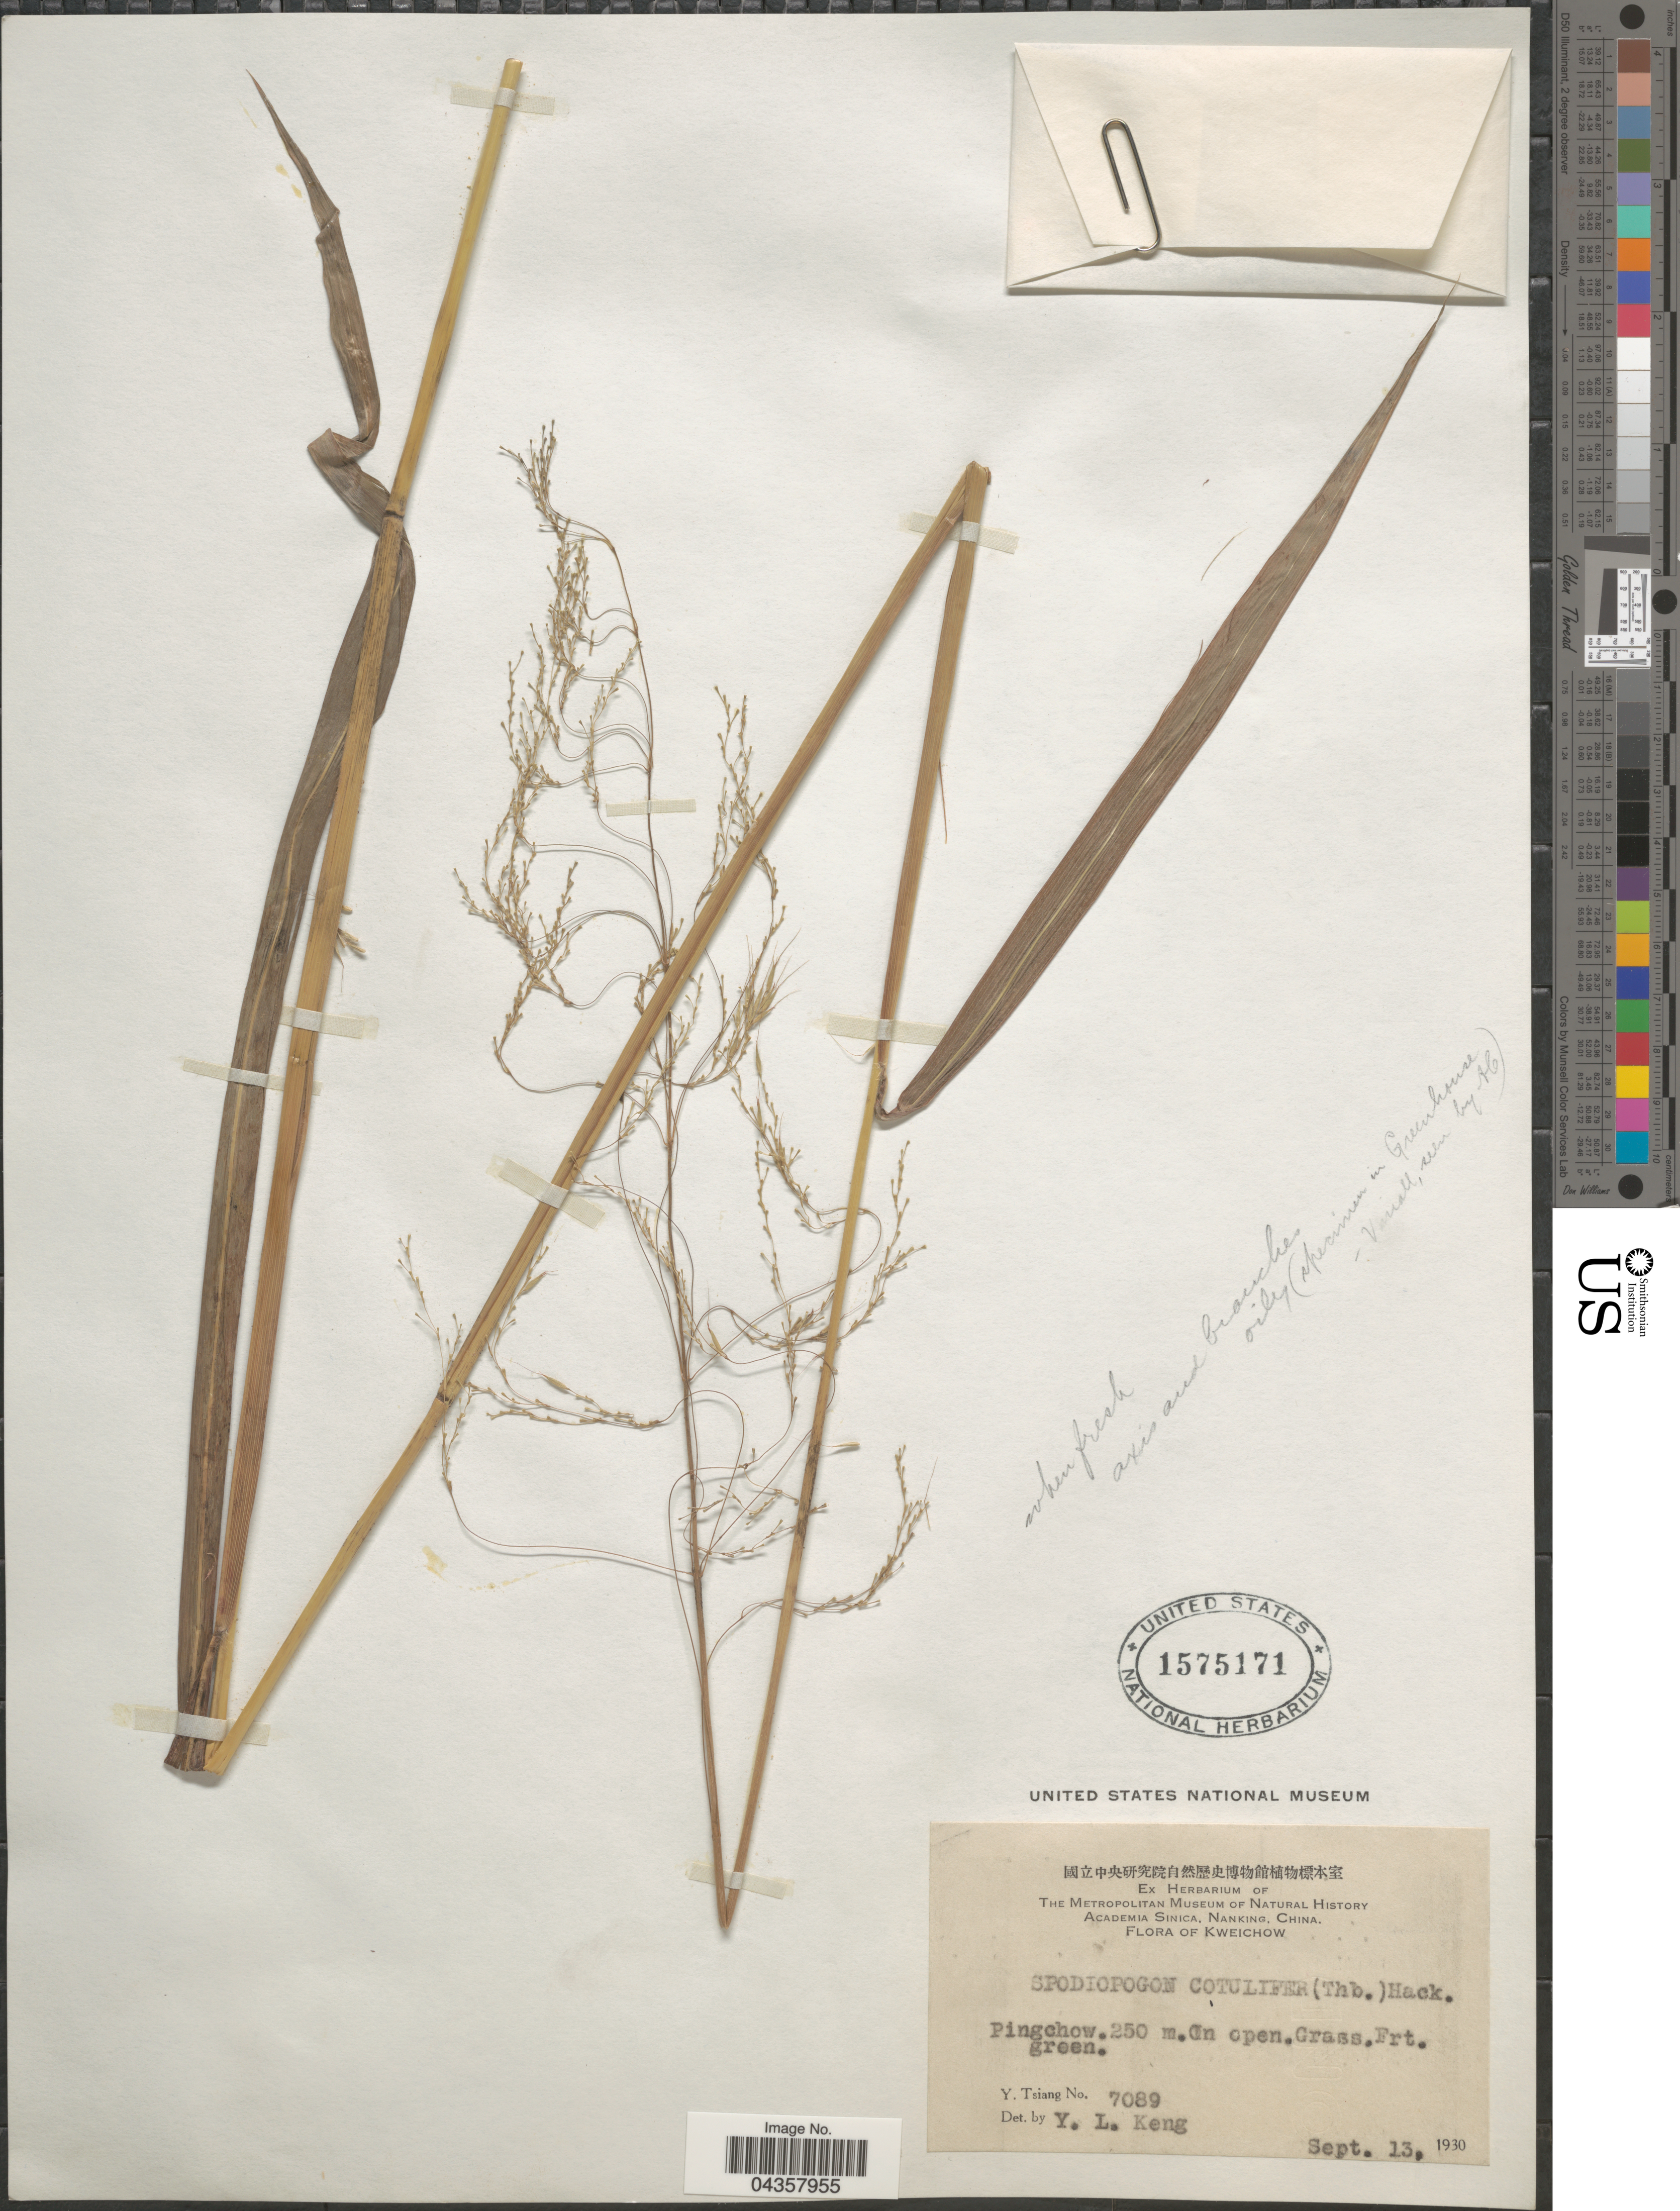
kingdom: Plantae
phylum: Tracheophyta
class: Liliopsida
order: Poales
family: Poaceae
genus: Spodiopogon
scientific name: Spodiopogon cotulifer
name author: (Thunb.) Hack.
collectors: Y. Tsiang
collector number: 7089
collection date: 1930-09-13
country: China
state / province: Guizhou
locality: Kweichow. Pingchow.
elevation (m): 250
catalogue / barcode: US 1575171